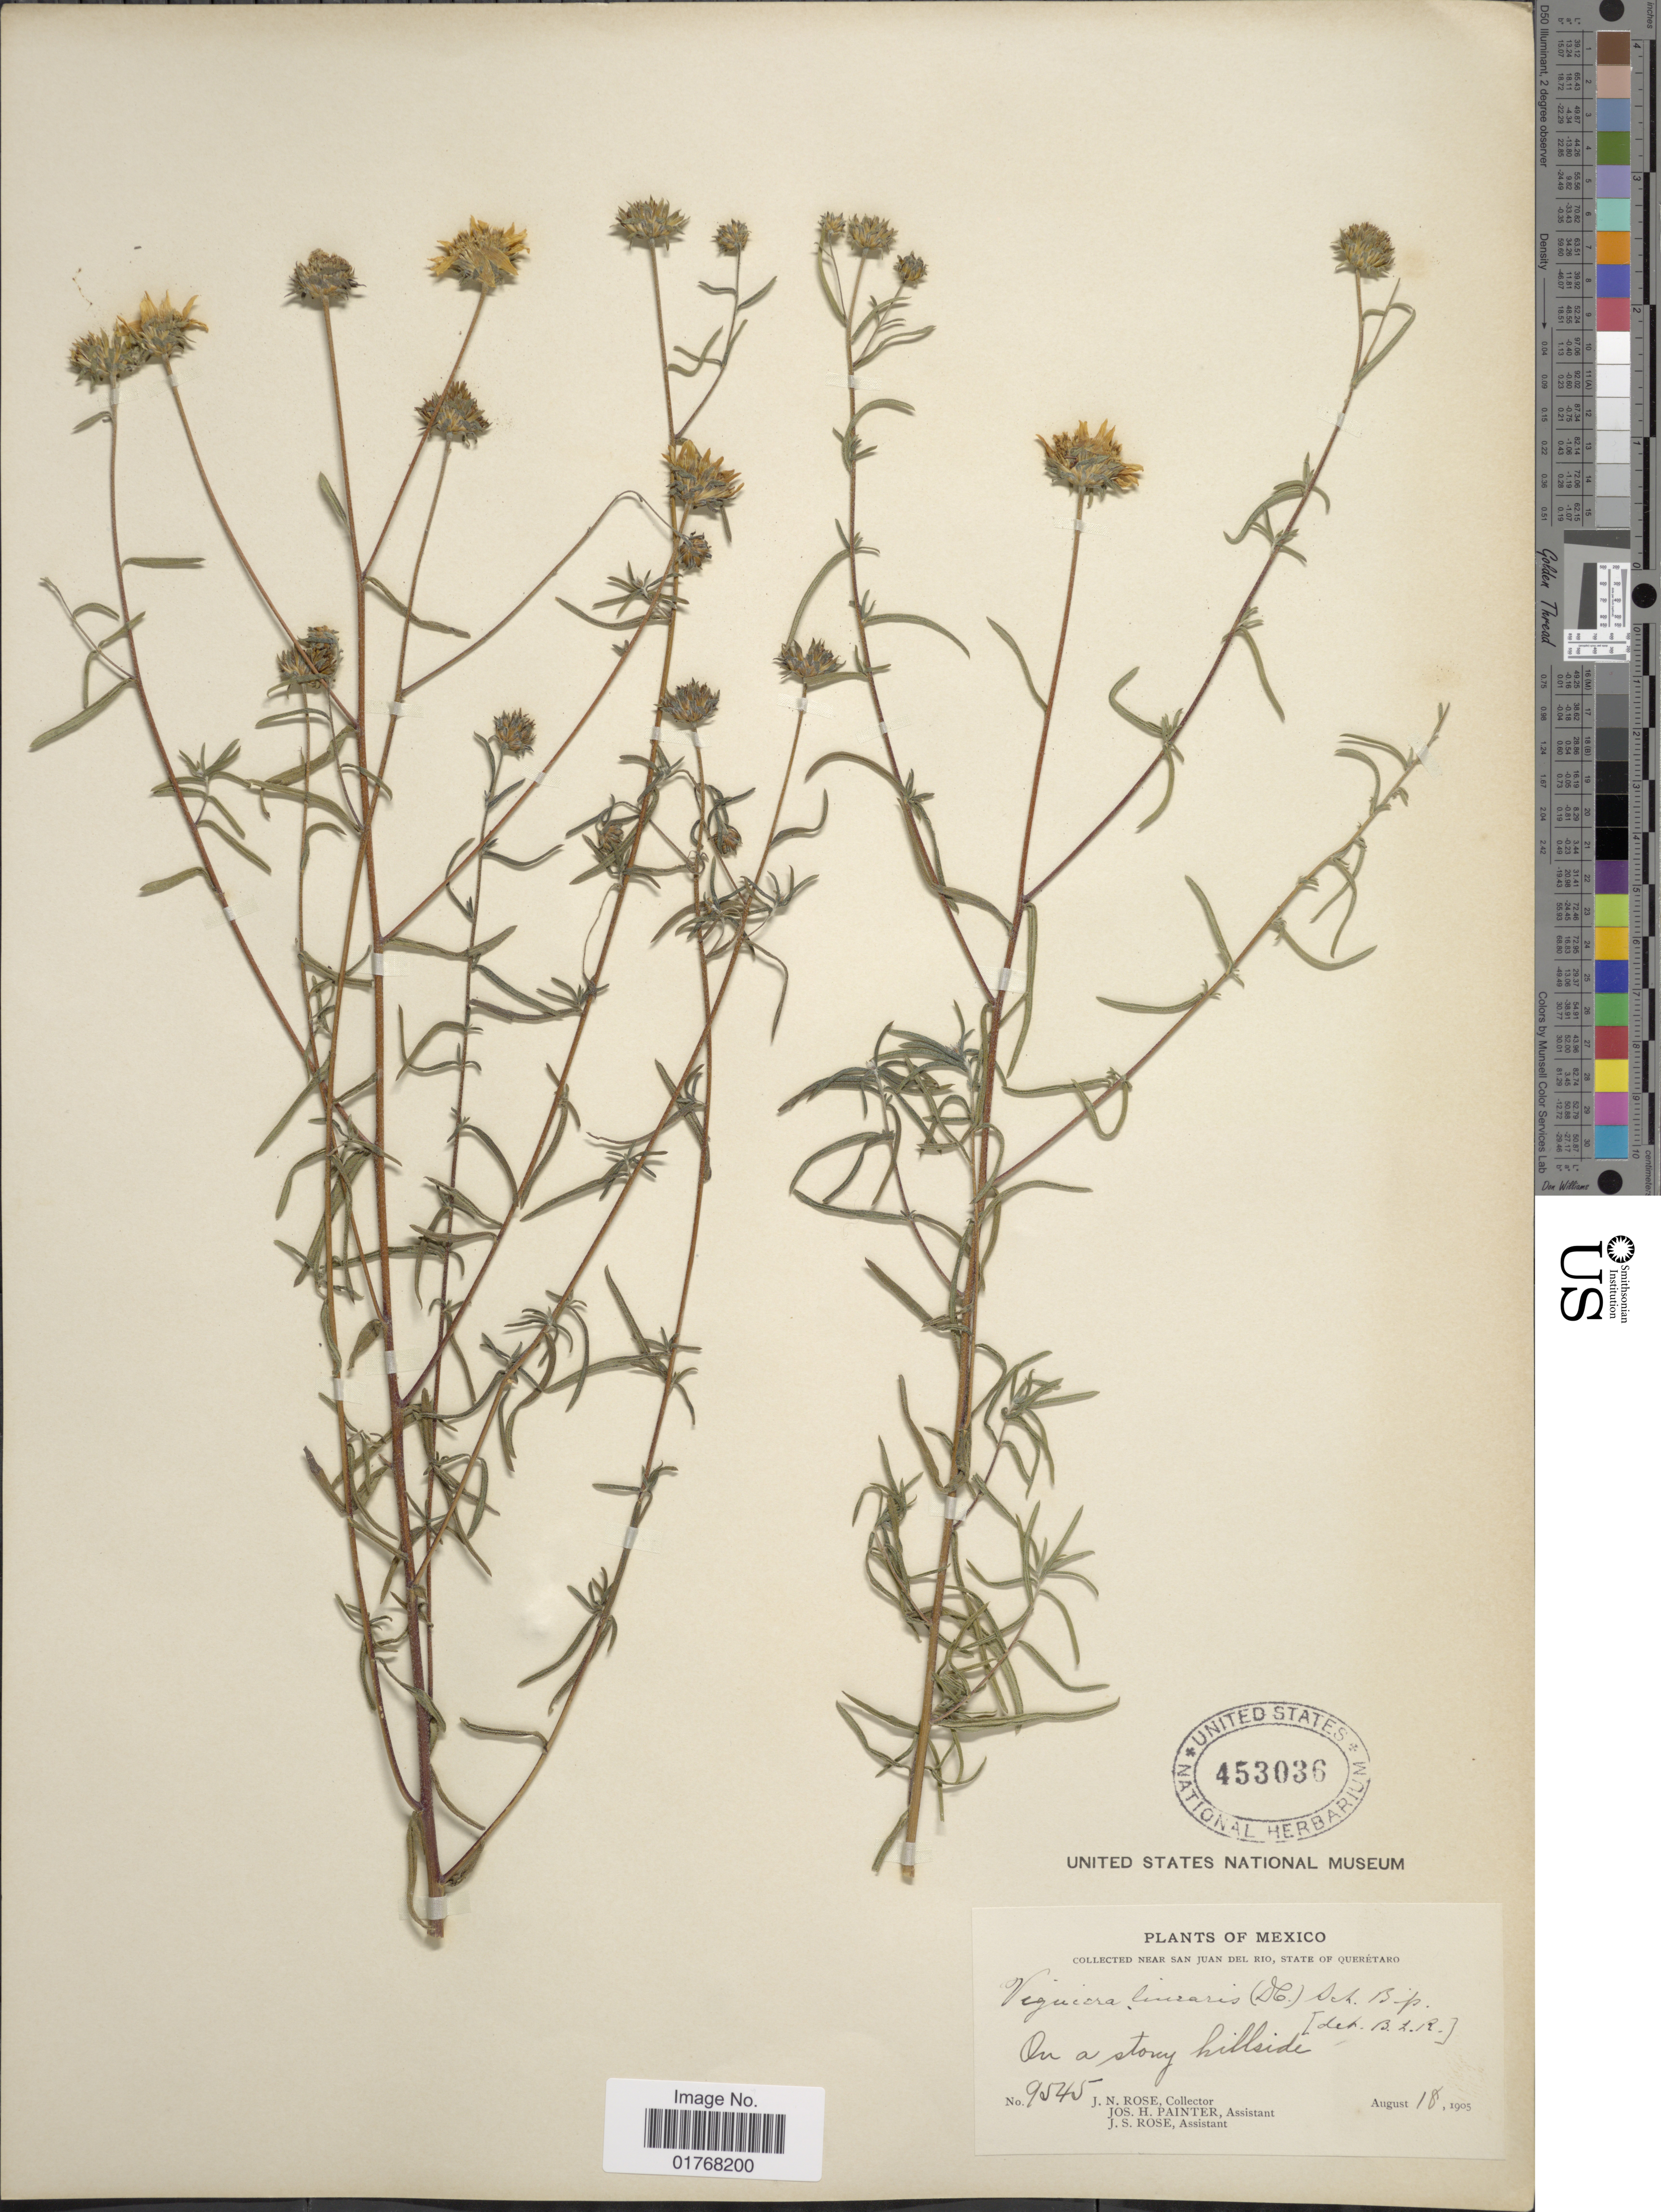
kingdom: Plantae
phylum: Tracheophyta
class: Magnoliopsida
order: Asterales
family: Asteraceae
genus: Viguiera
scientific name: Viguiera linearis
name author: (Cav.) Sch. Bip.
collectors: J. N. Rose, J. H. Painter & J. S. Rose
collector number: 9545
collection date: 1905-08-18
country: Mexico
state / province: Querétaro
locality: Near San Juan del Rio, On a stony hillside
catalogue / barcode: US 453036